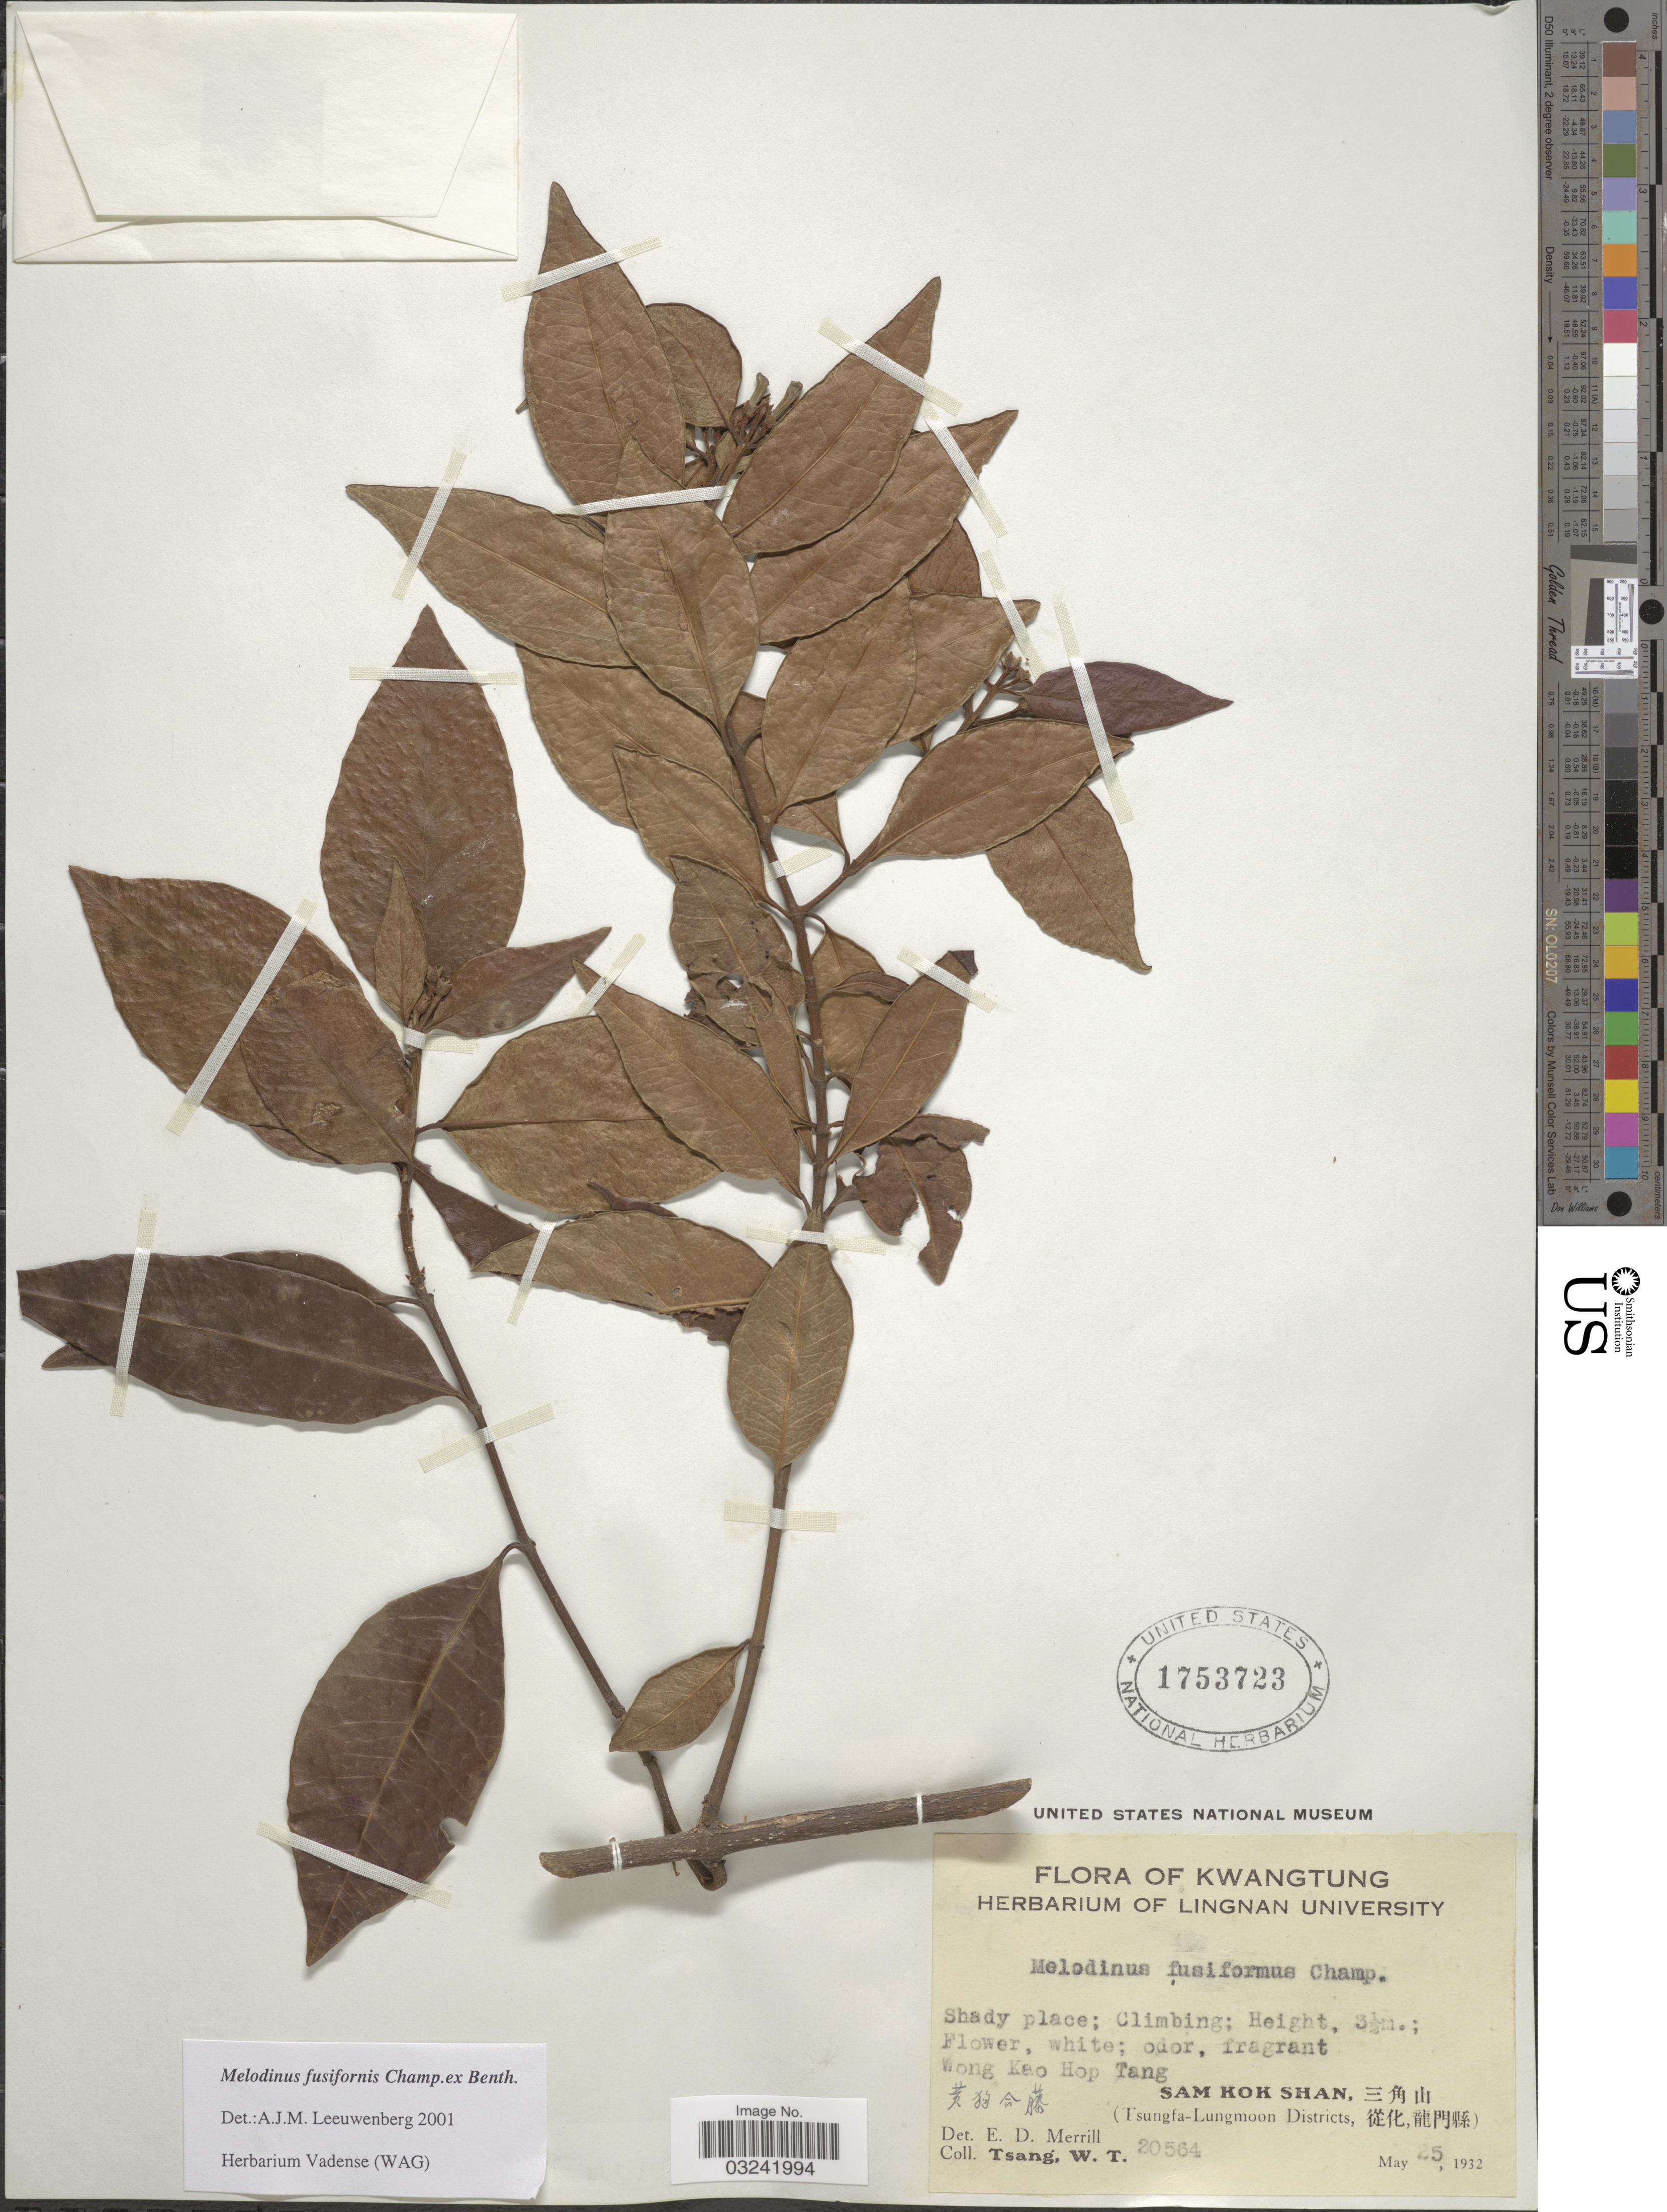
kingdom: Plantae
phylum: Tracheophyta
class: Magnoliopsida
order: Gentianales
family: Apocynaceae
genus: Melodinus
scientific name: Melodinus acutiflorus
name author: F. Muell.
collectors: W. T. Tsang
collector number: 20564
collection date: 1932-05-25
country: China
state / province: Guangdong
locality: Kwangtung, Wong Kao Hop Tang, Sam Kok Shan (Tsungfa-Lungmoon Districts).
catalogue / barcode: US 1753723